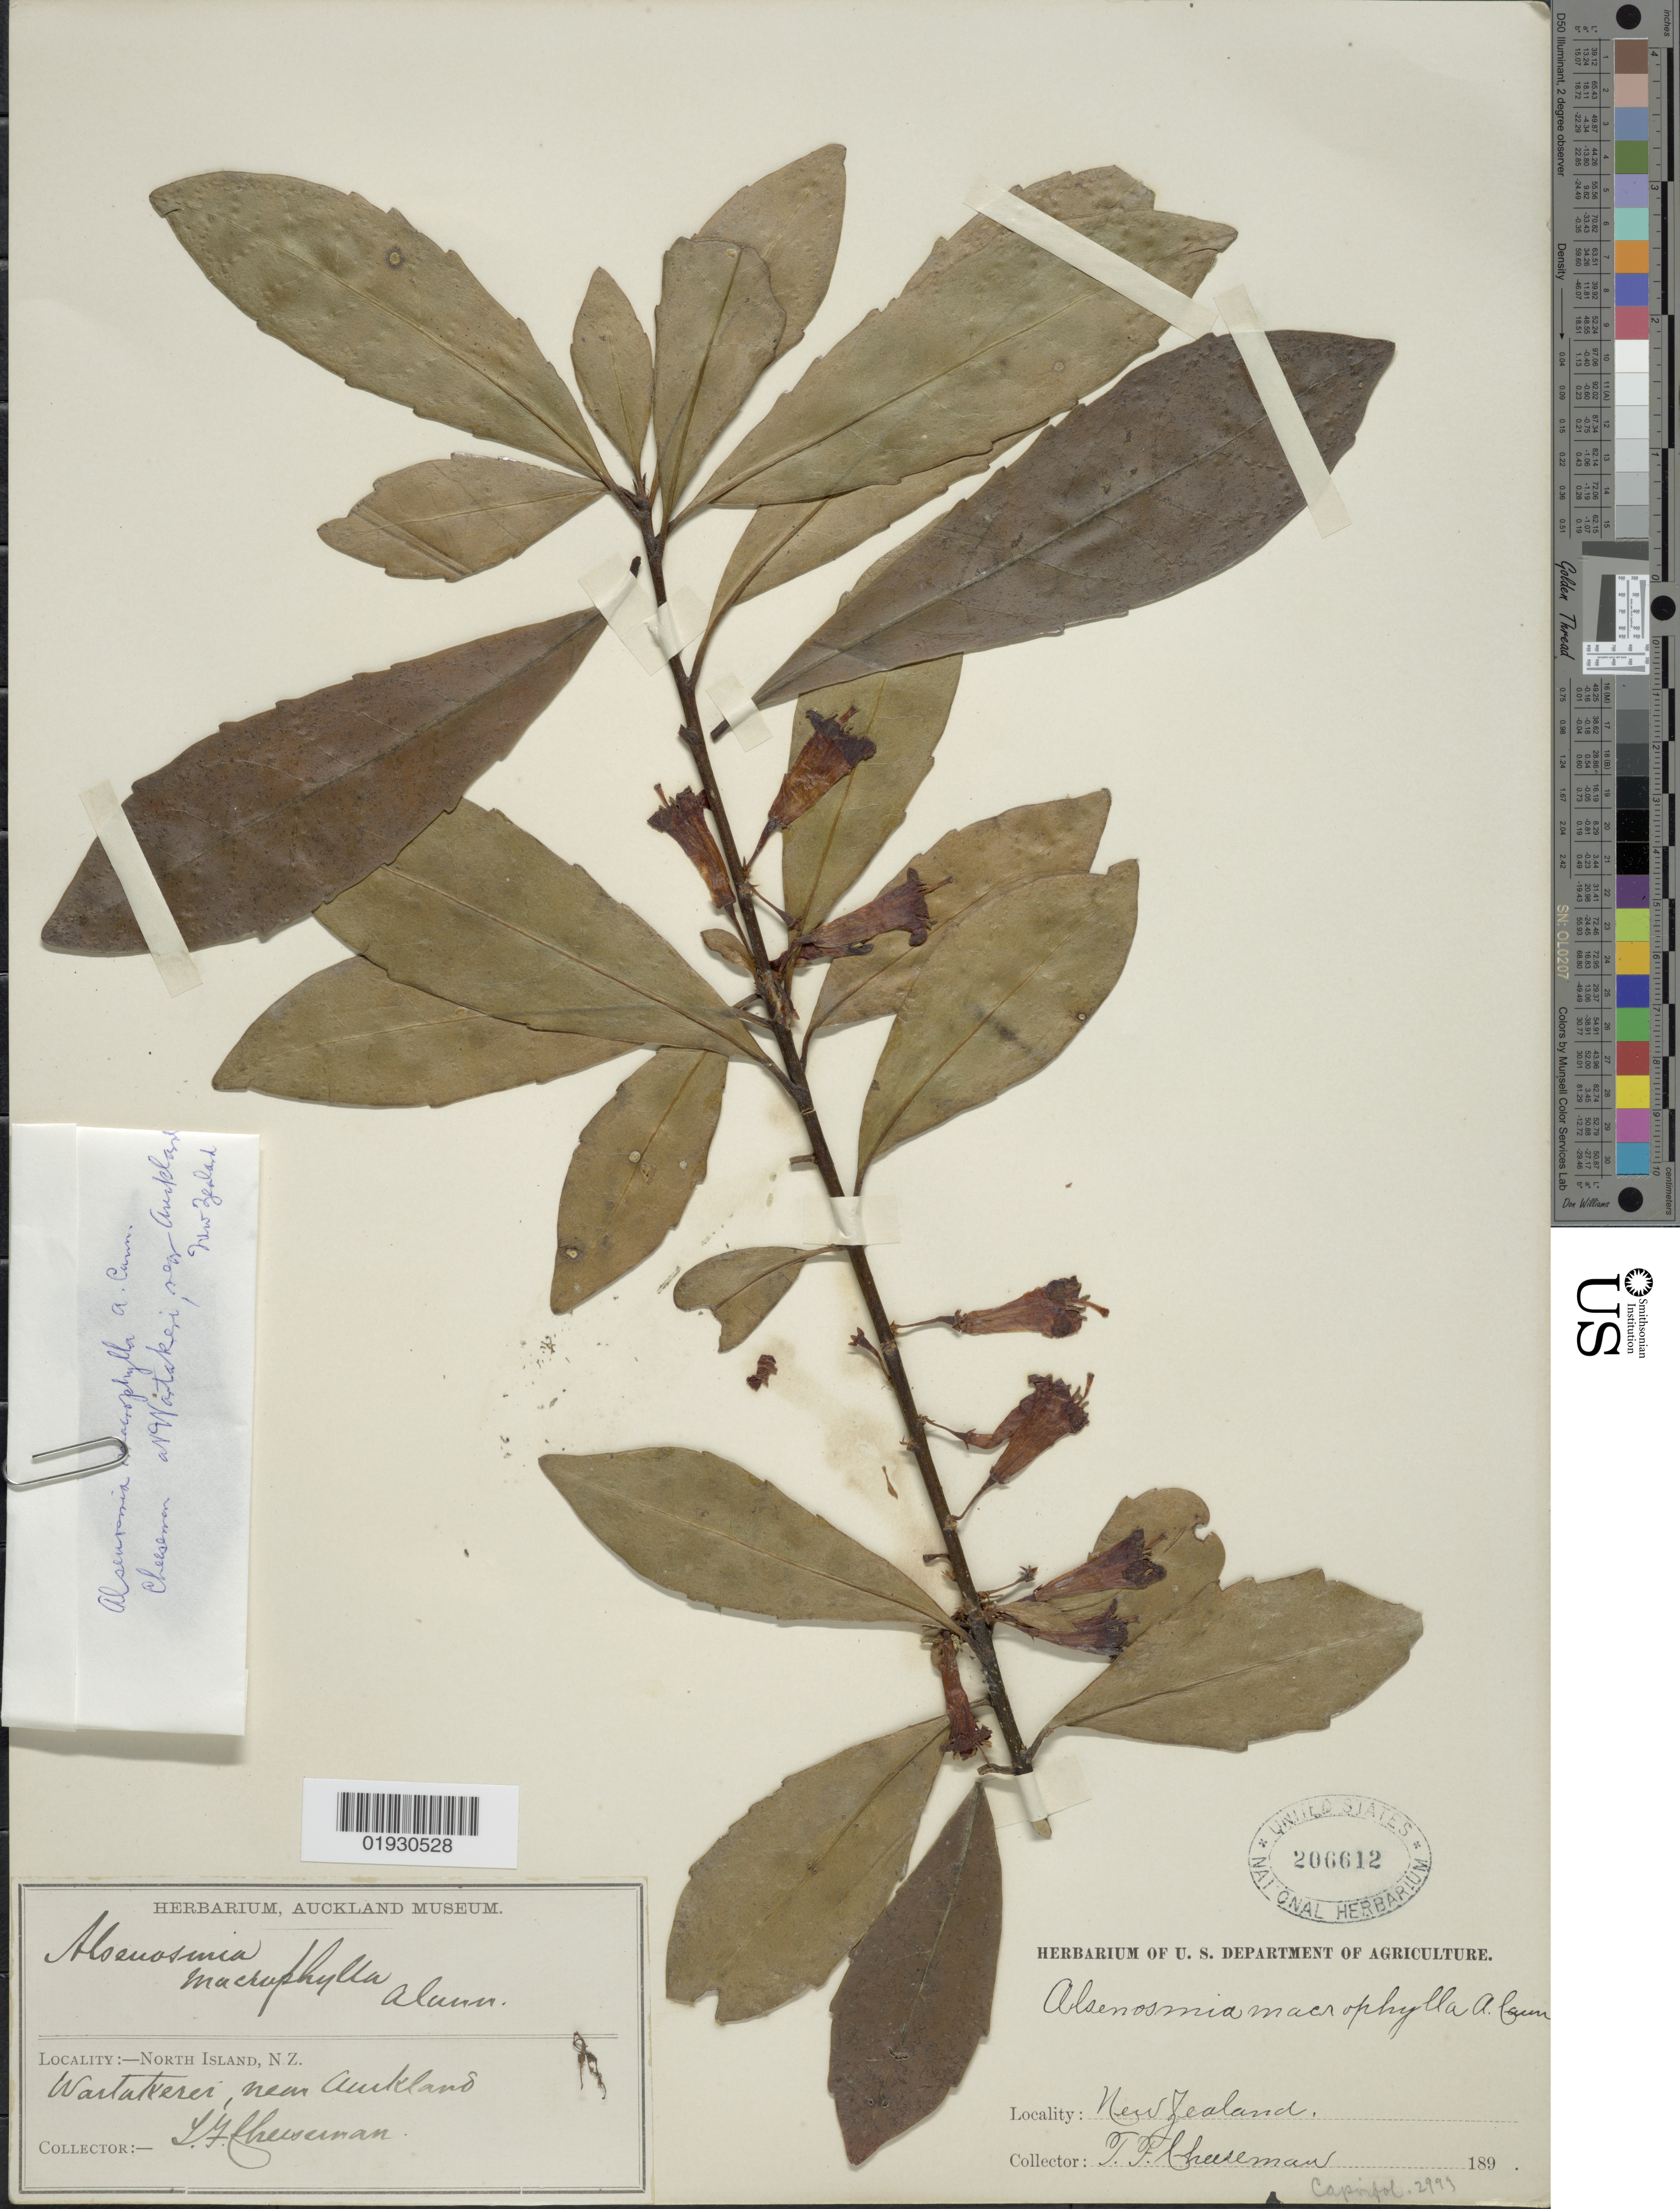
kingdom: Plantae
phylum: Tracheophyta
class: Magnoliopsida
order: Asterales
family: Alseuosmiaceae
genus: Alseuosmia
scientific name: Alseuosmia macrophylla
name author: A. Cunn.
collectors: T. F. Cheeseman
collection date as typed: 189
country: New Zealand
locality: North Island. Wartakerei, near Auckland.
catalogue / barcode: US 206612